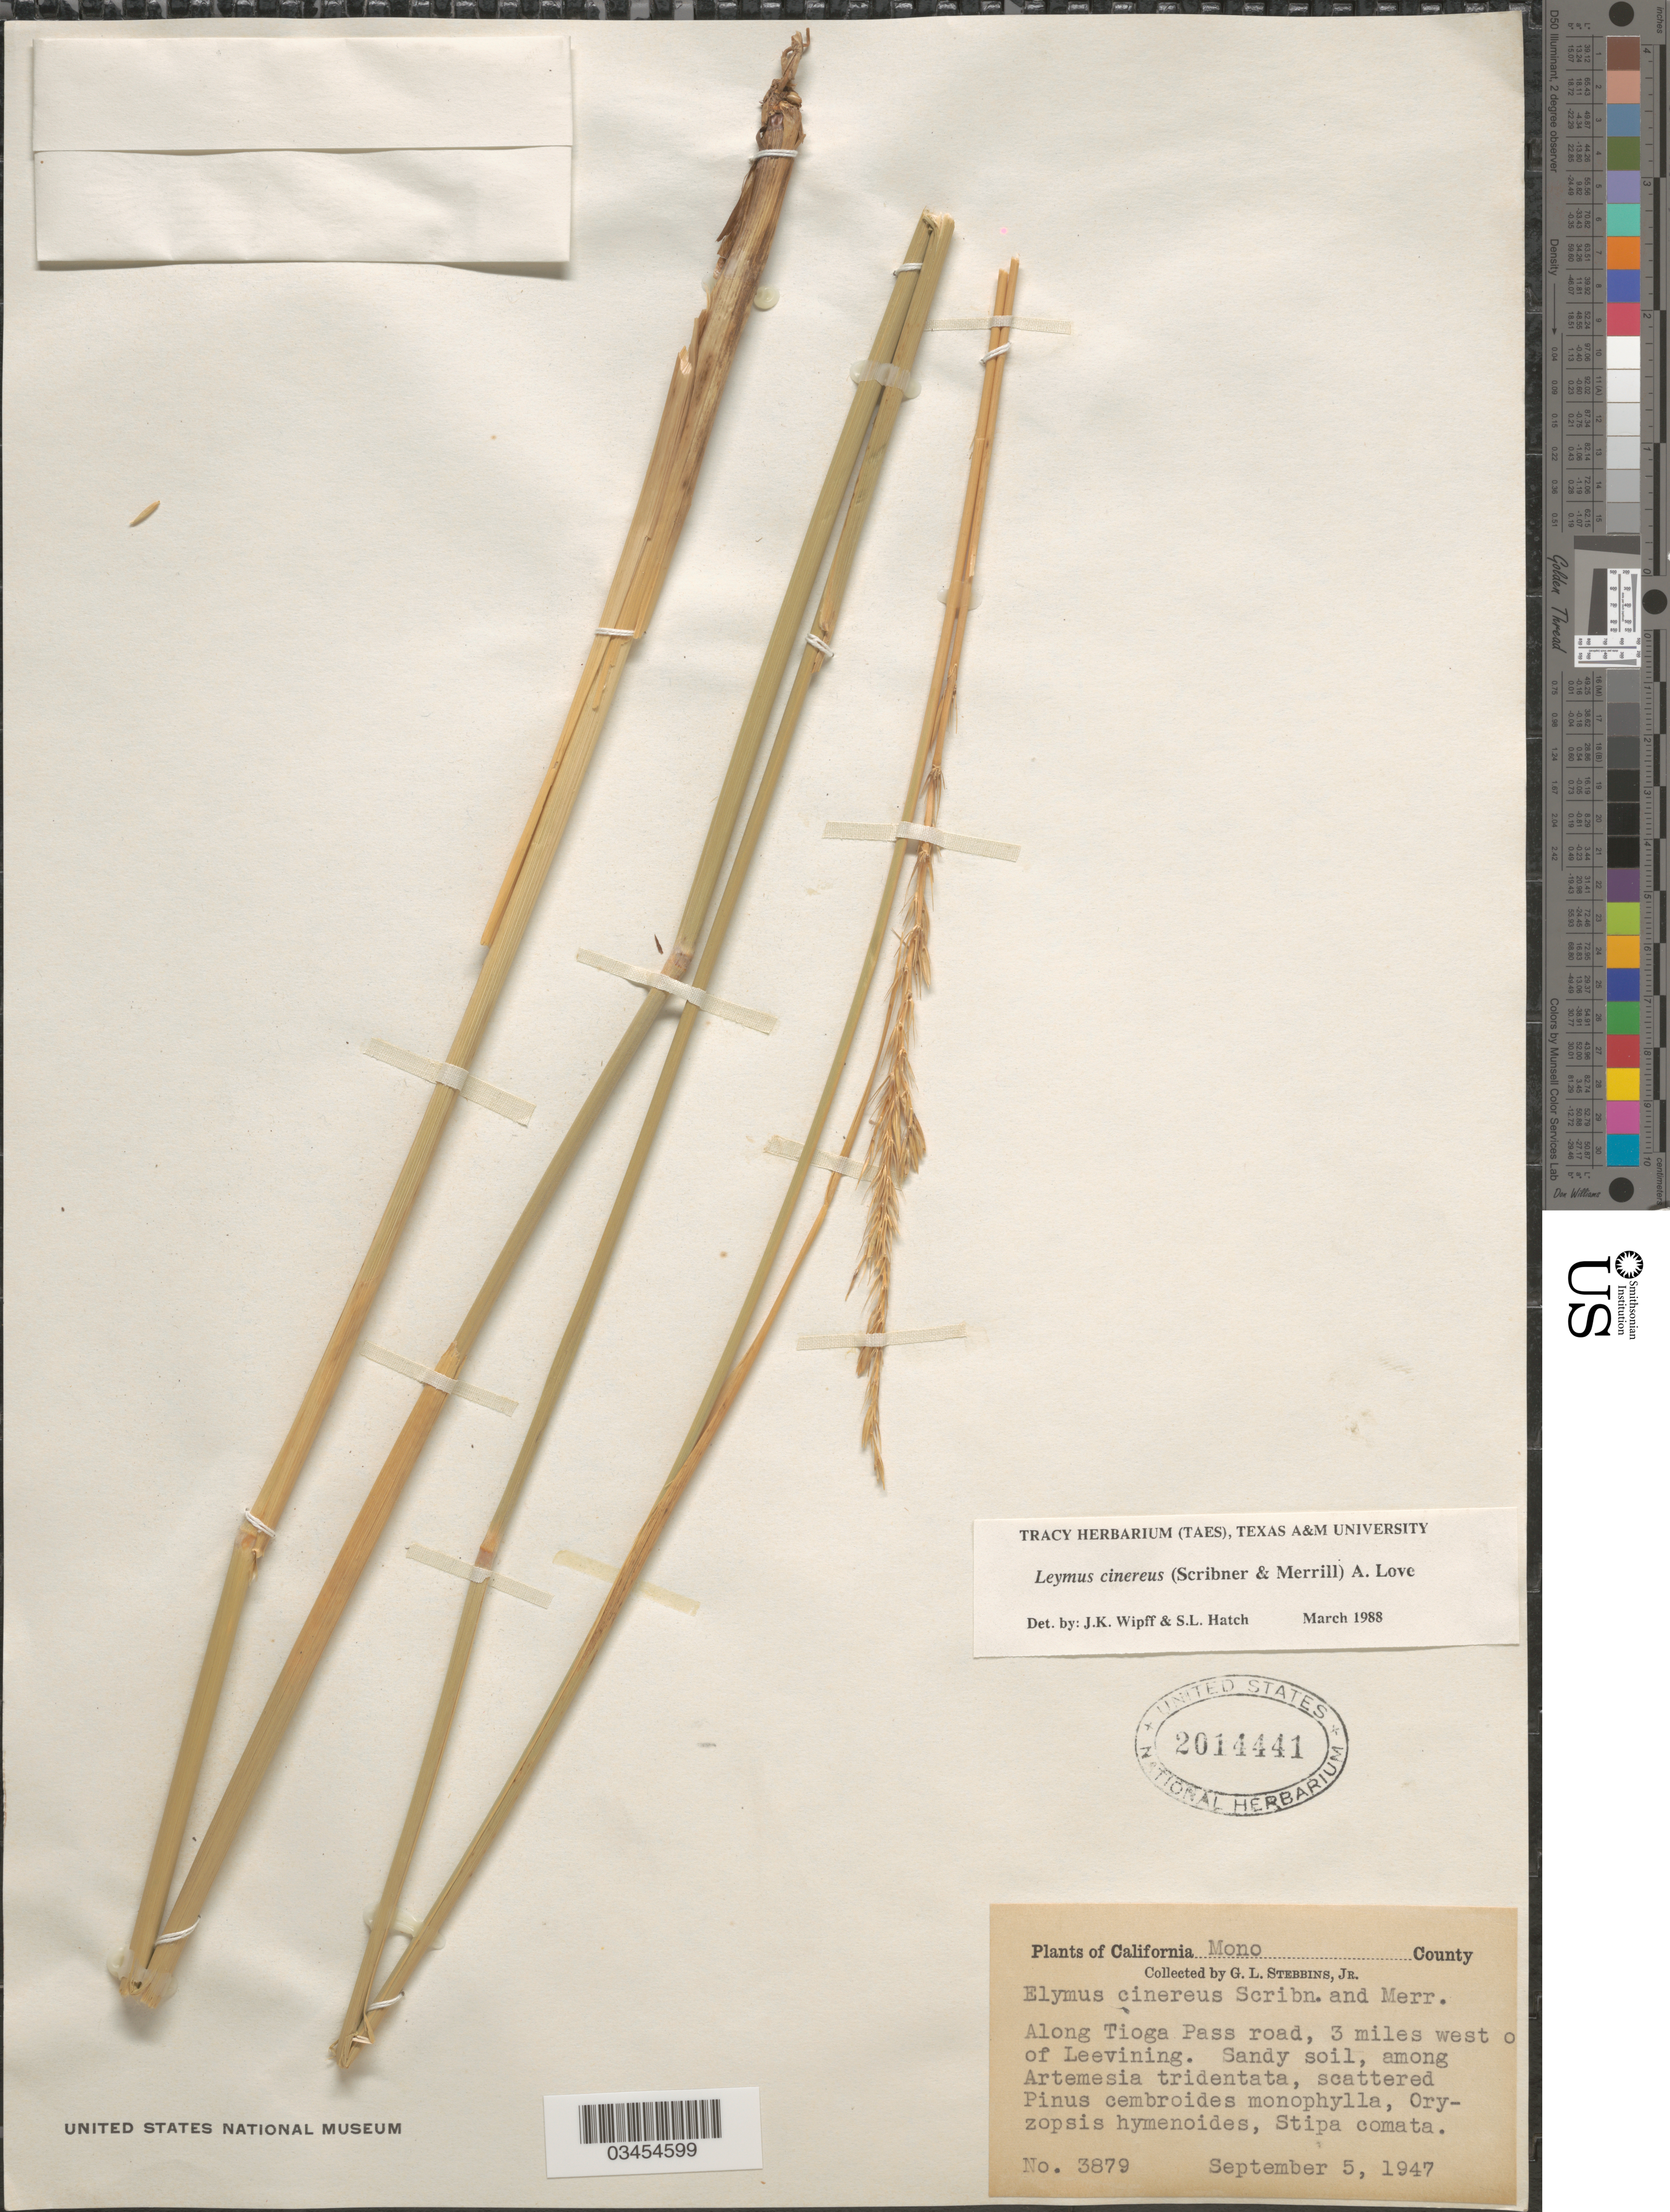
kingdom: Plantae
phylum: Tracheophyta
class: Liliopsida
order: Poales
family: Poaceae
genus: Leymus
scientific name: Leymus cinereus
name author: (Scribn. & Merr.) Á. Löve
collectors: G. L. Stebbins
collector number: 3879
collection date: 1947-09-05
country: United States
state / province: California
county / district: Mono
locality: Mono County. Along Tioga Pass road, 3 miles west of Leevining.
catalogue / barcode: US 2014441